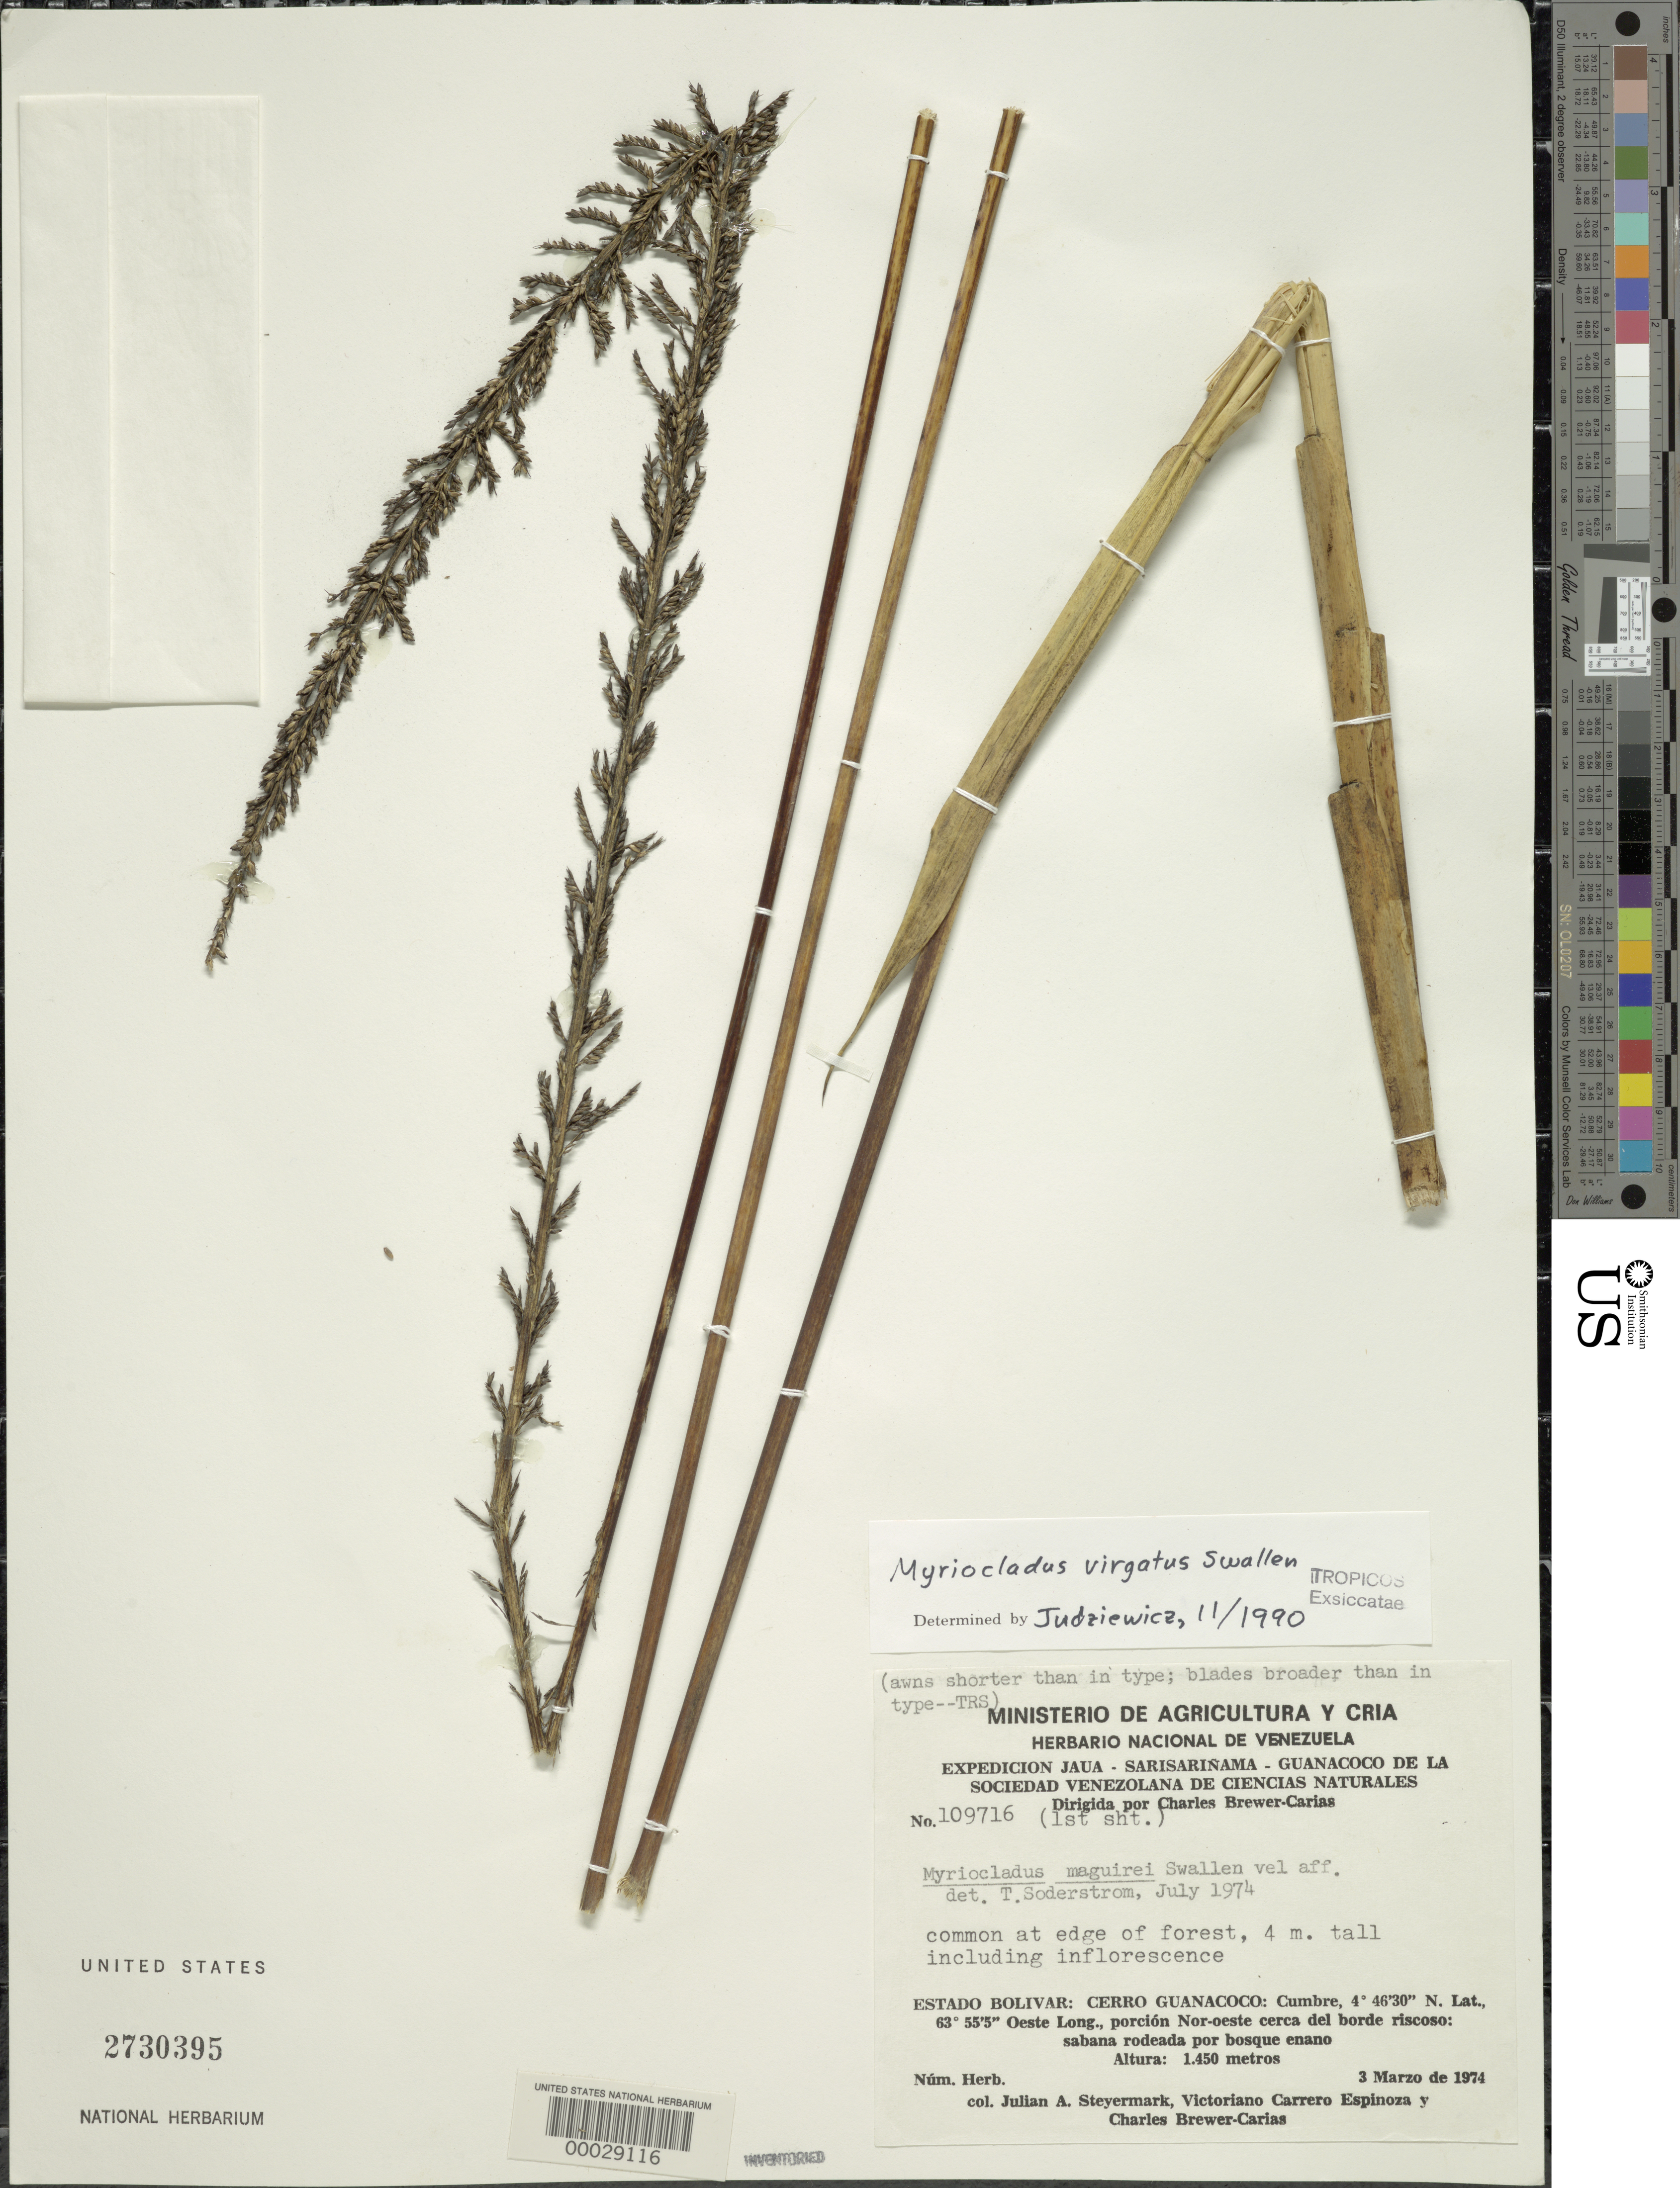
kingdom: Plantae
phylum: Tracheophyta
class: Liliopsida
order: Poales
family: Poaceae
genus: Myriocladus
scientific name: Myriocladus virgatus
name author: Swallen in Steyerm.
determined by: Judziewicz, E. J.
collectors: J. Steyermark, V. Carreño E. & C. Brewer-Carias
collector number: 109716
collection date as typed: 03 Mar 1974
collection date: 1974-03-03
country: Venezuela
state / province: Bolivar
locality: Cerro guanacoco, cumbre, porcion ne cerca del borde riscoso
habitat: Sabana rodeada por bosque enano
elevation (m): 1450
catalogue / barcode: US 2730395